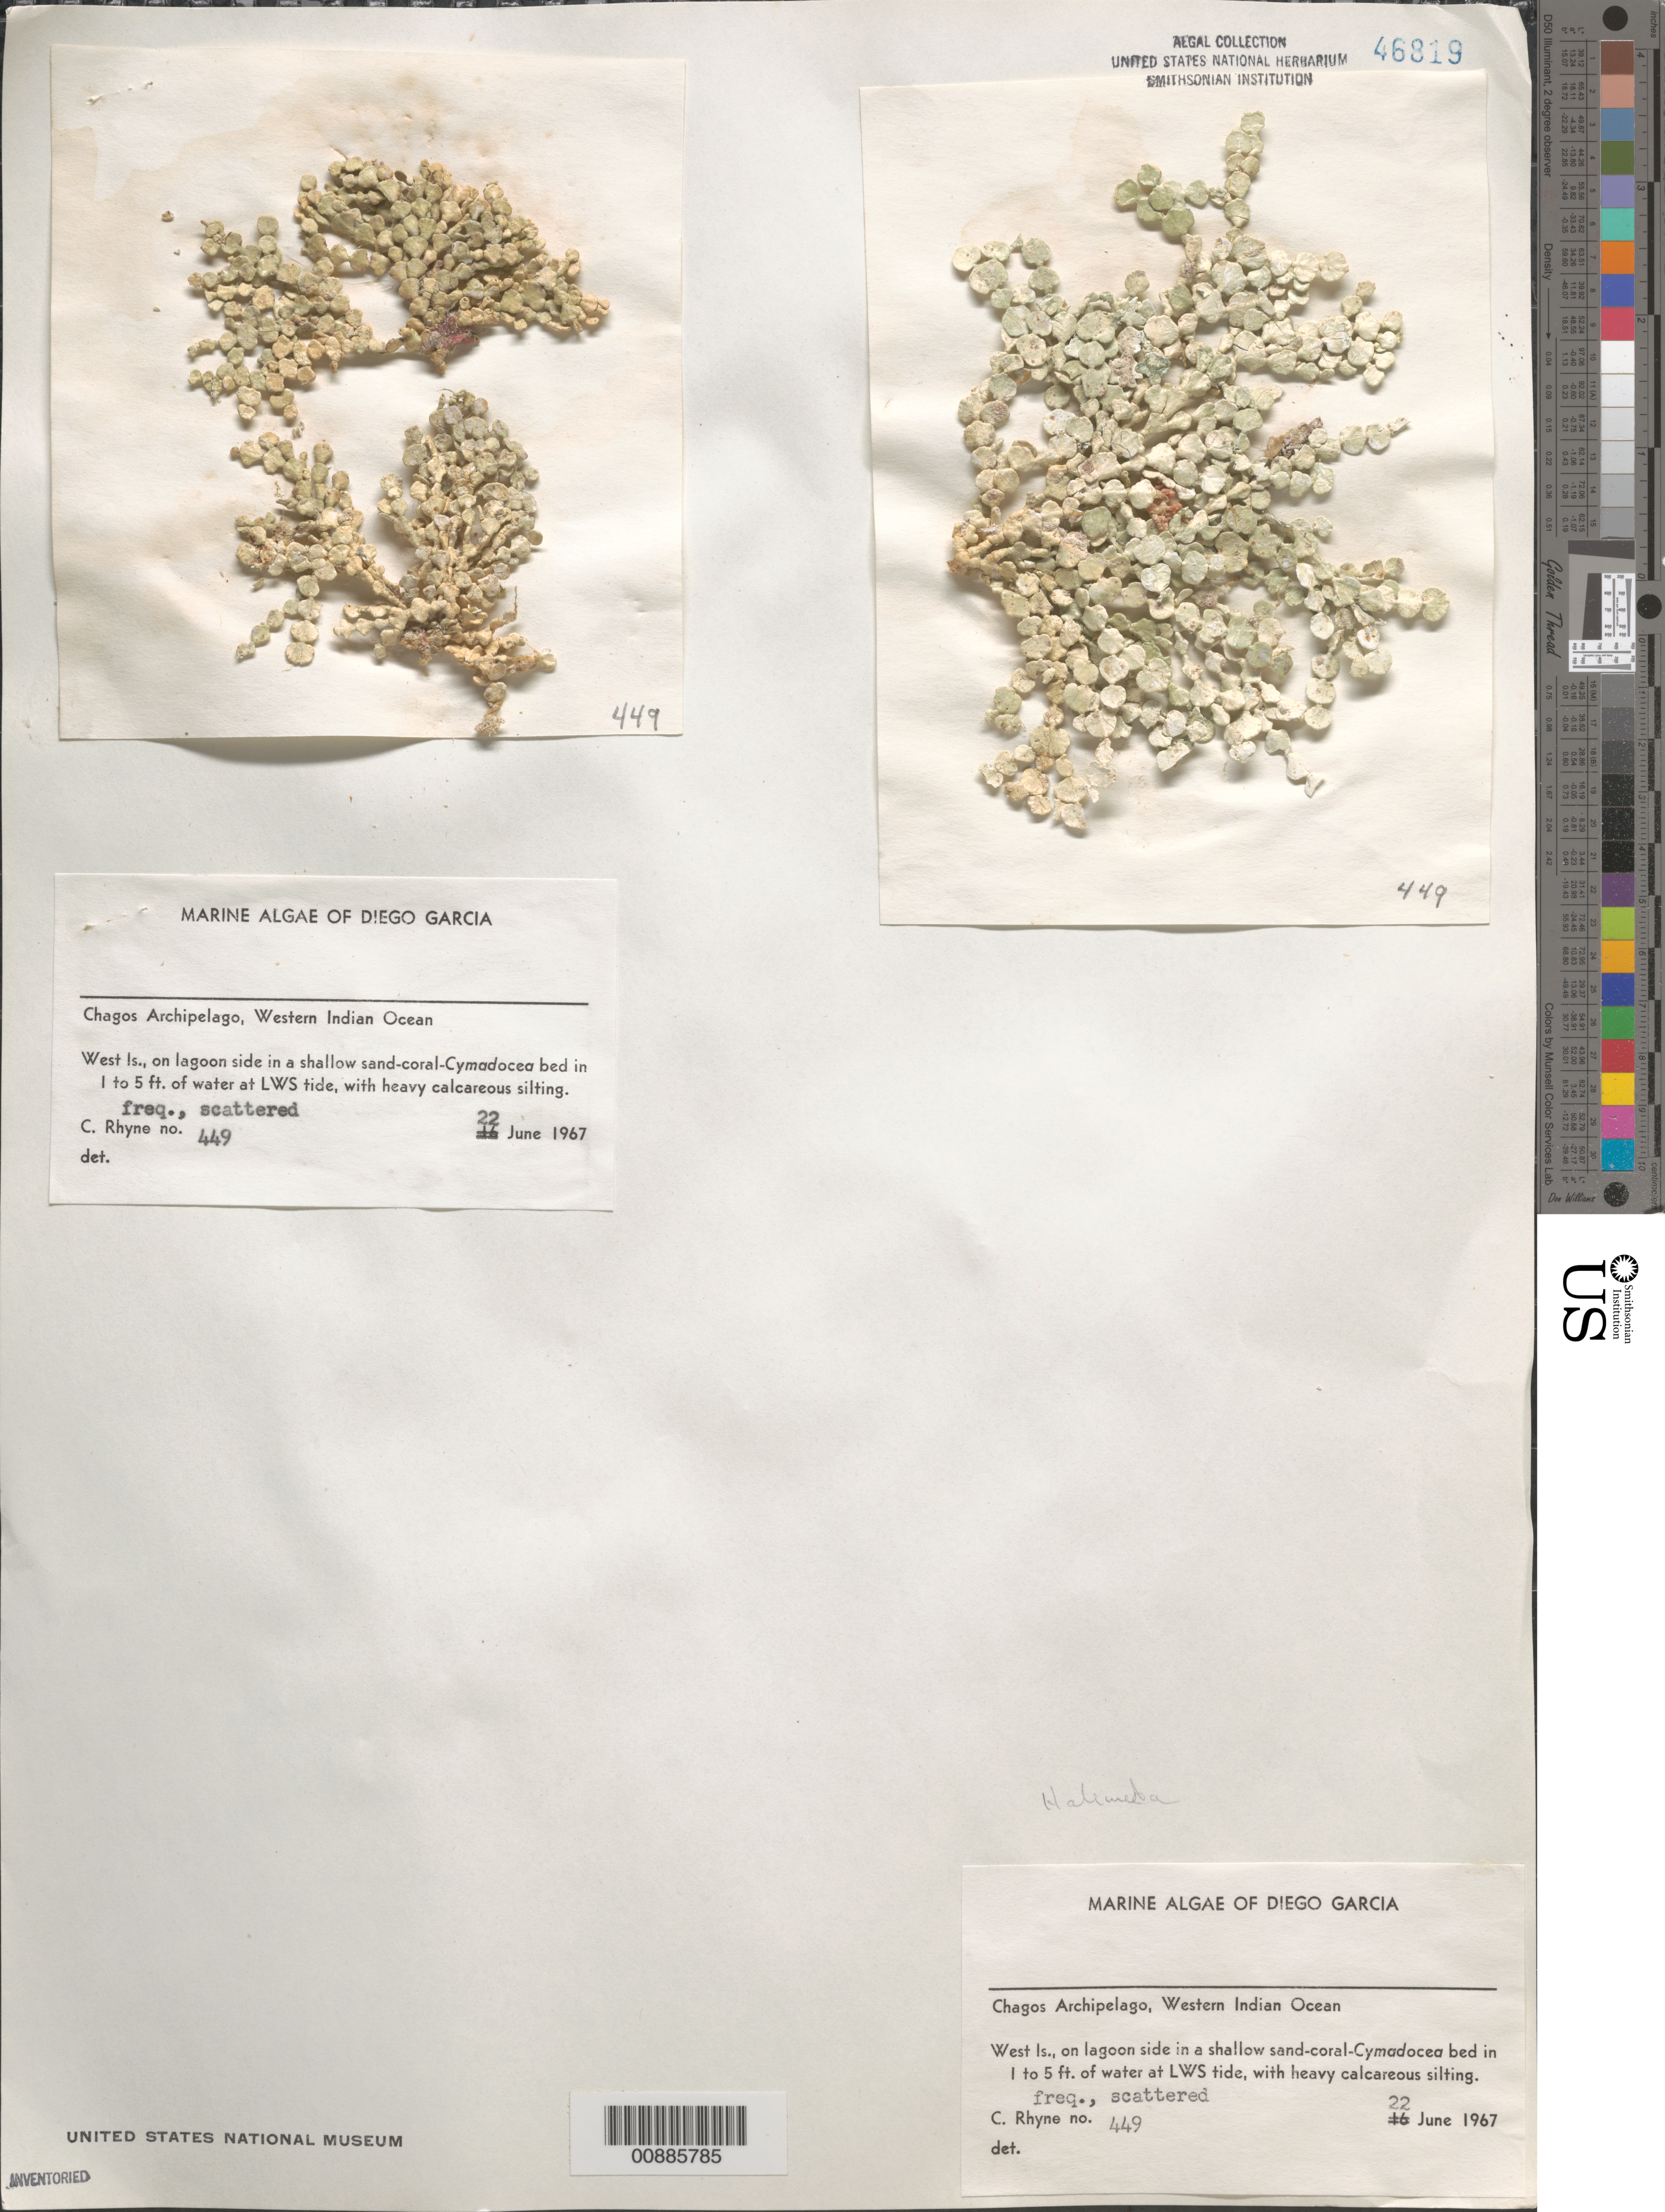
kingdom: Plantae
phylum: Chlorophyta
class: Ulvophyceae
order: Bryopsidales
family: Halimedaceae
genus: Halimeda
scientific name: Halimeda sp.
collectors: C. Rhyne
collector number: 449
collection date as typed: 22 Jun 1967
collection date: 1967-06-22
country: British Indian Ocean Territory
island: Diego Garcia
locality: West Island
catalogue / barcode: US 46819